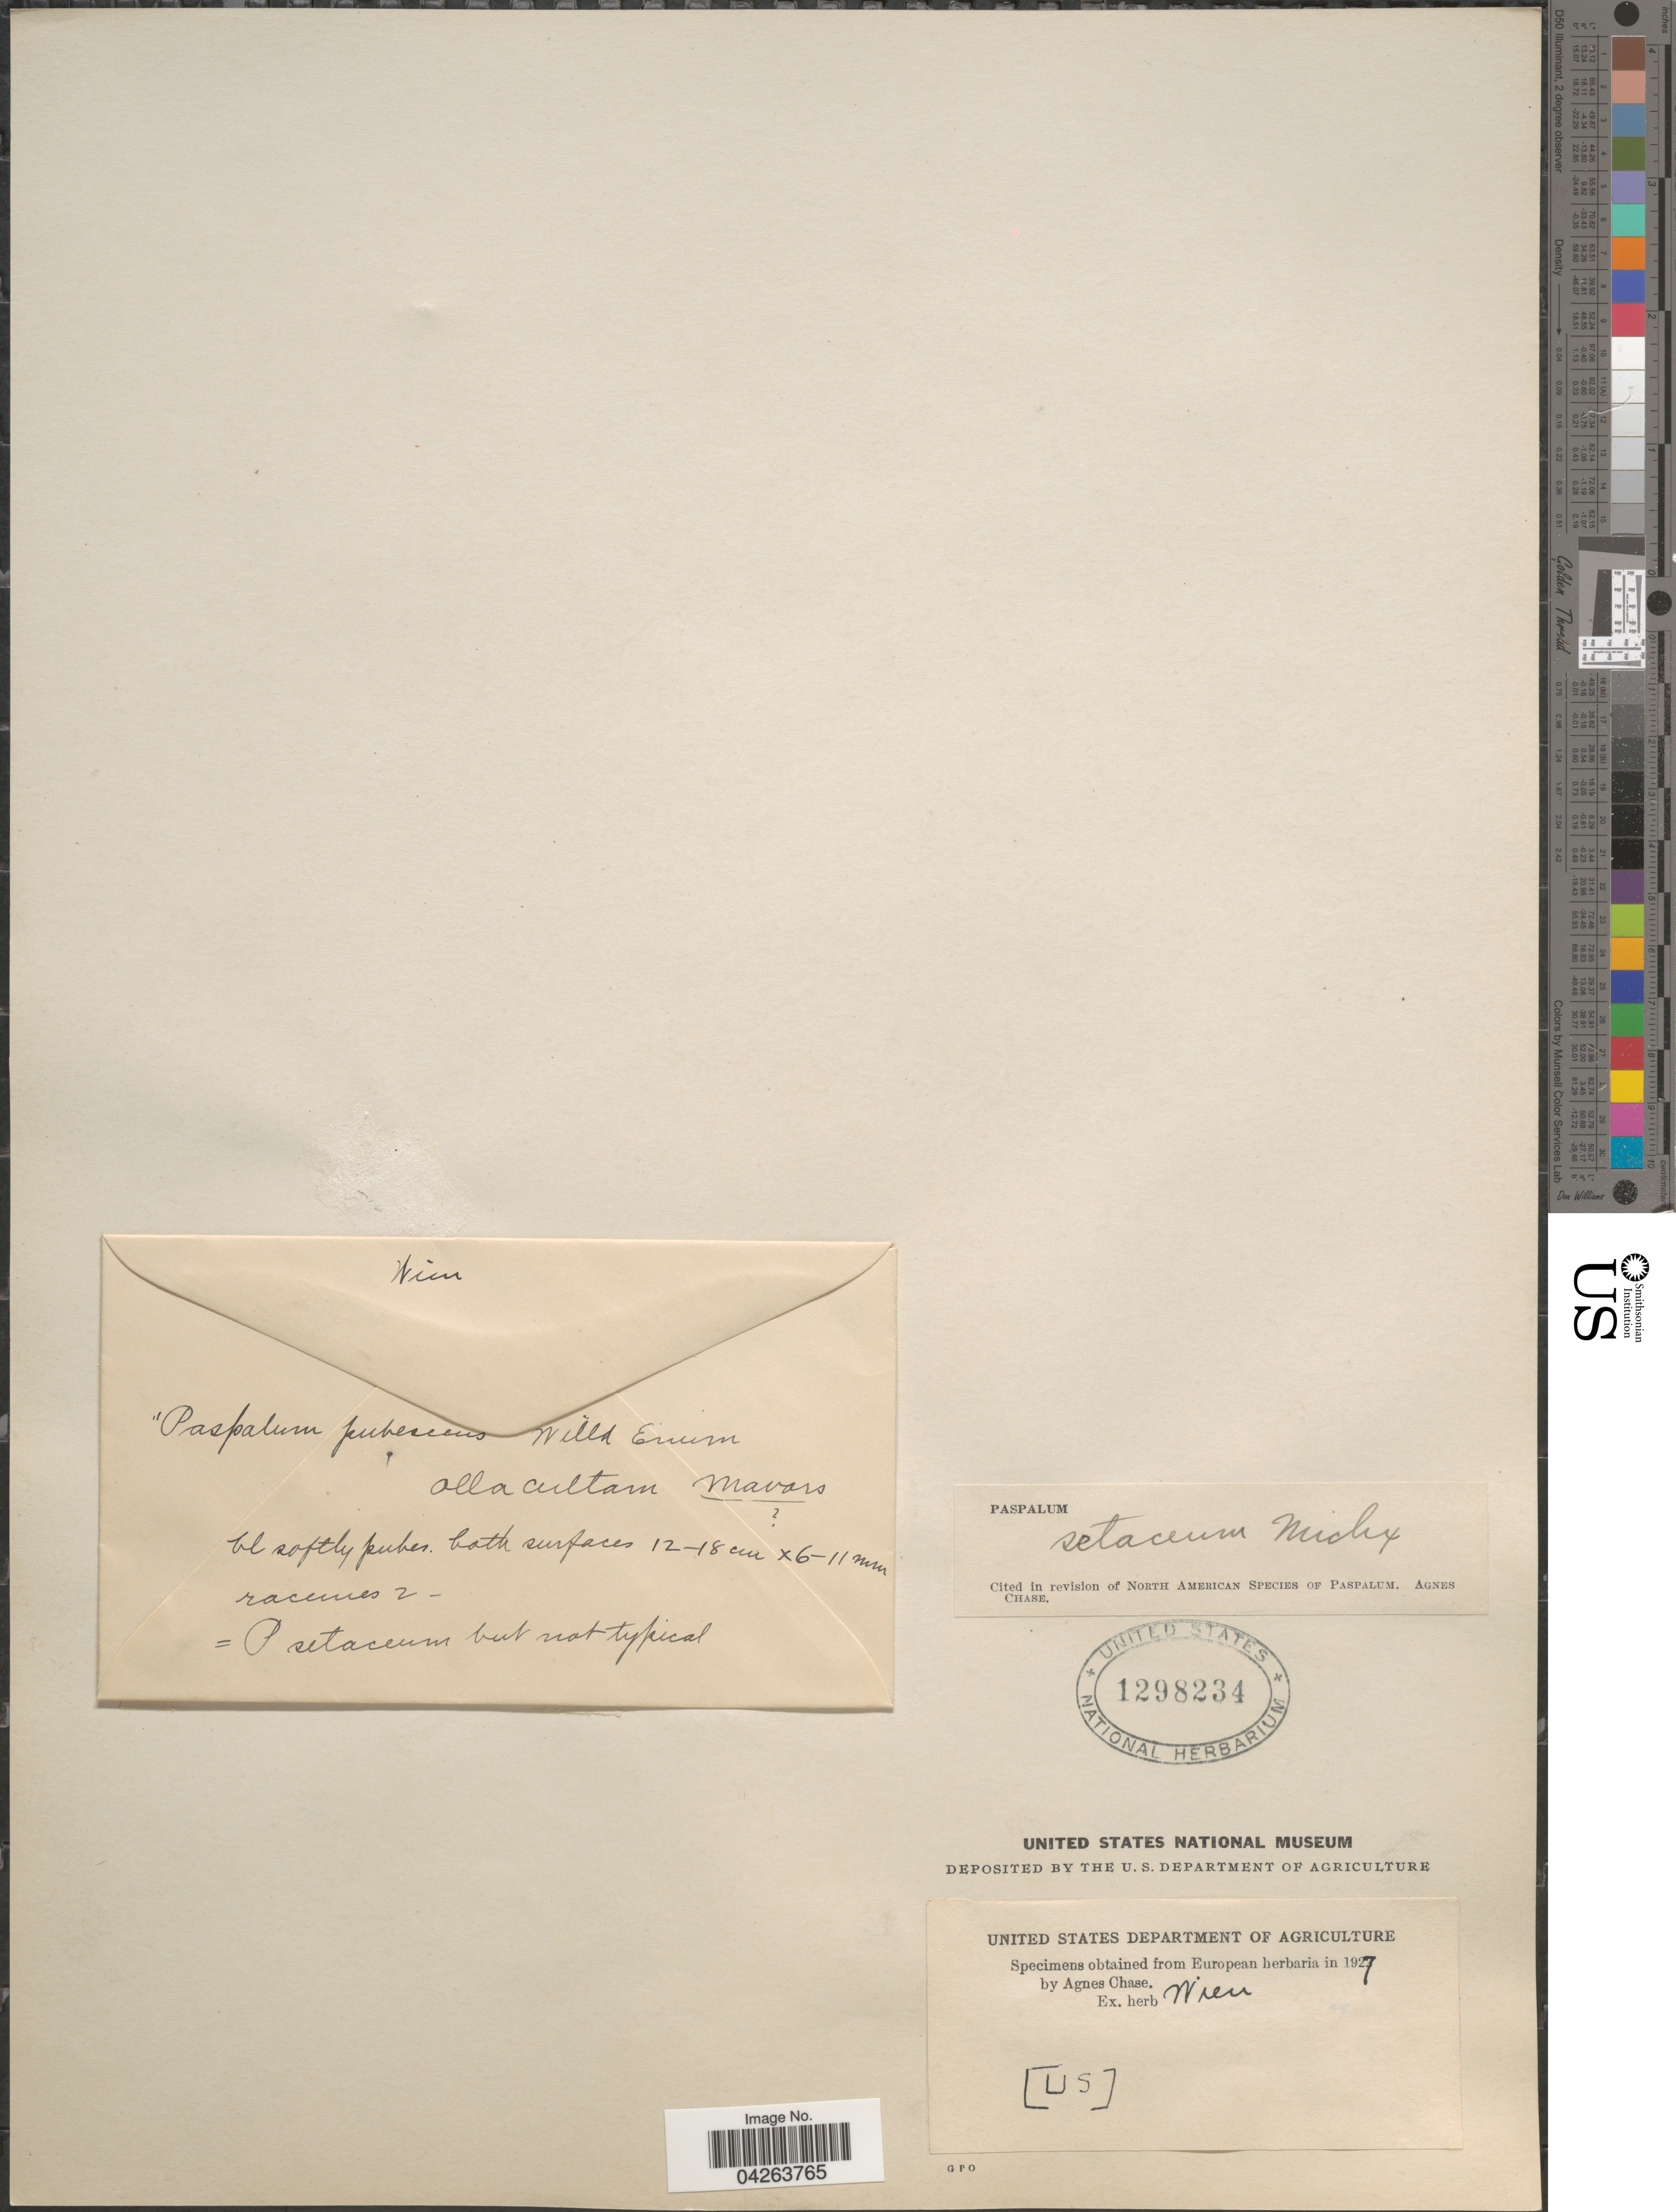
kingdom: Plantae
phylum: Tracheophyta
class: Liliopsida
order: Poales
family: Poaceae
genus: Paspalum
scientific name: Paspalum setaceum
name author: Michx.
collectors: Ex herb. Imp. Wien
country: United States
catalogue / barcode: US 1298234